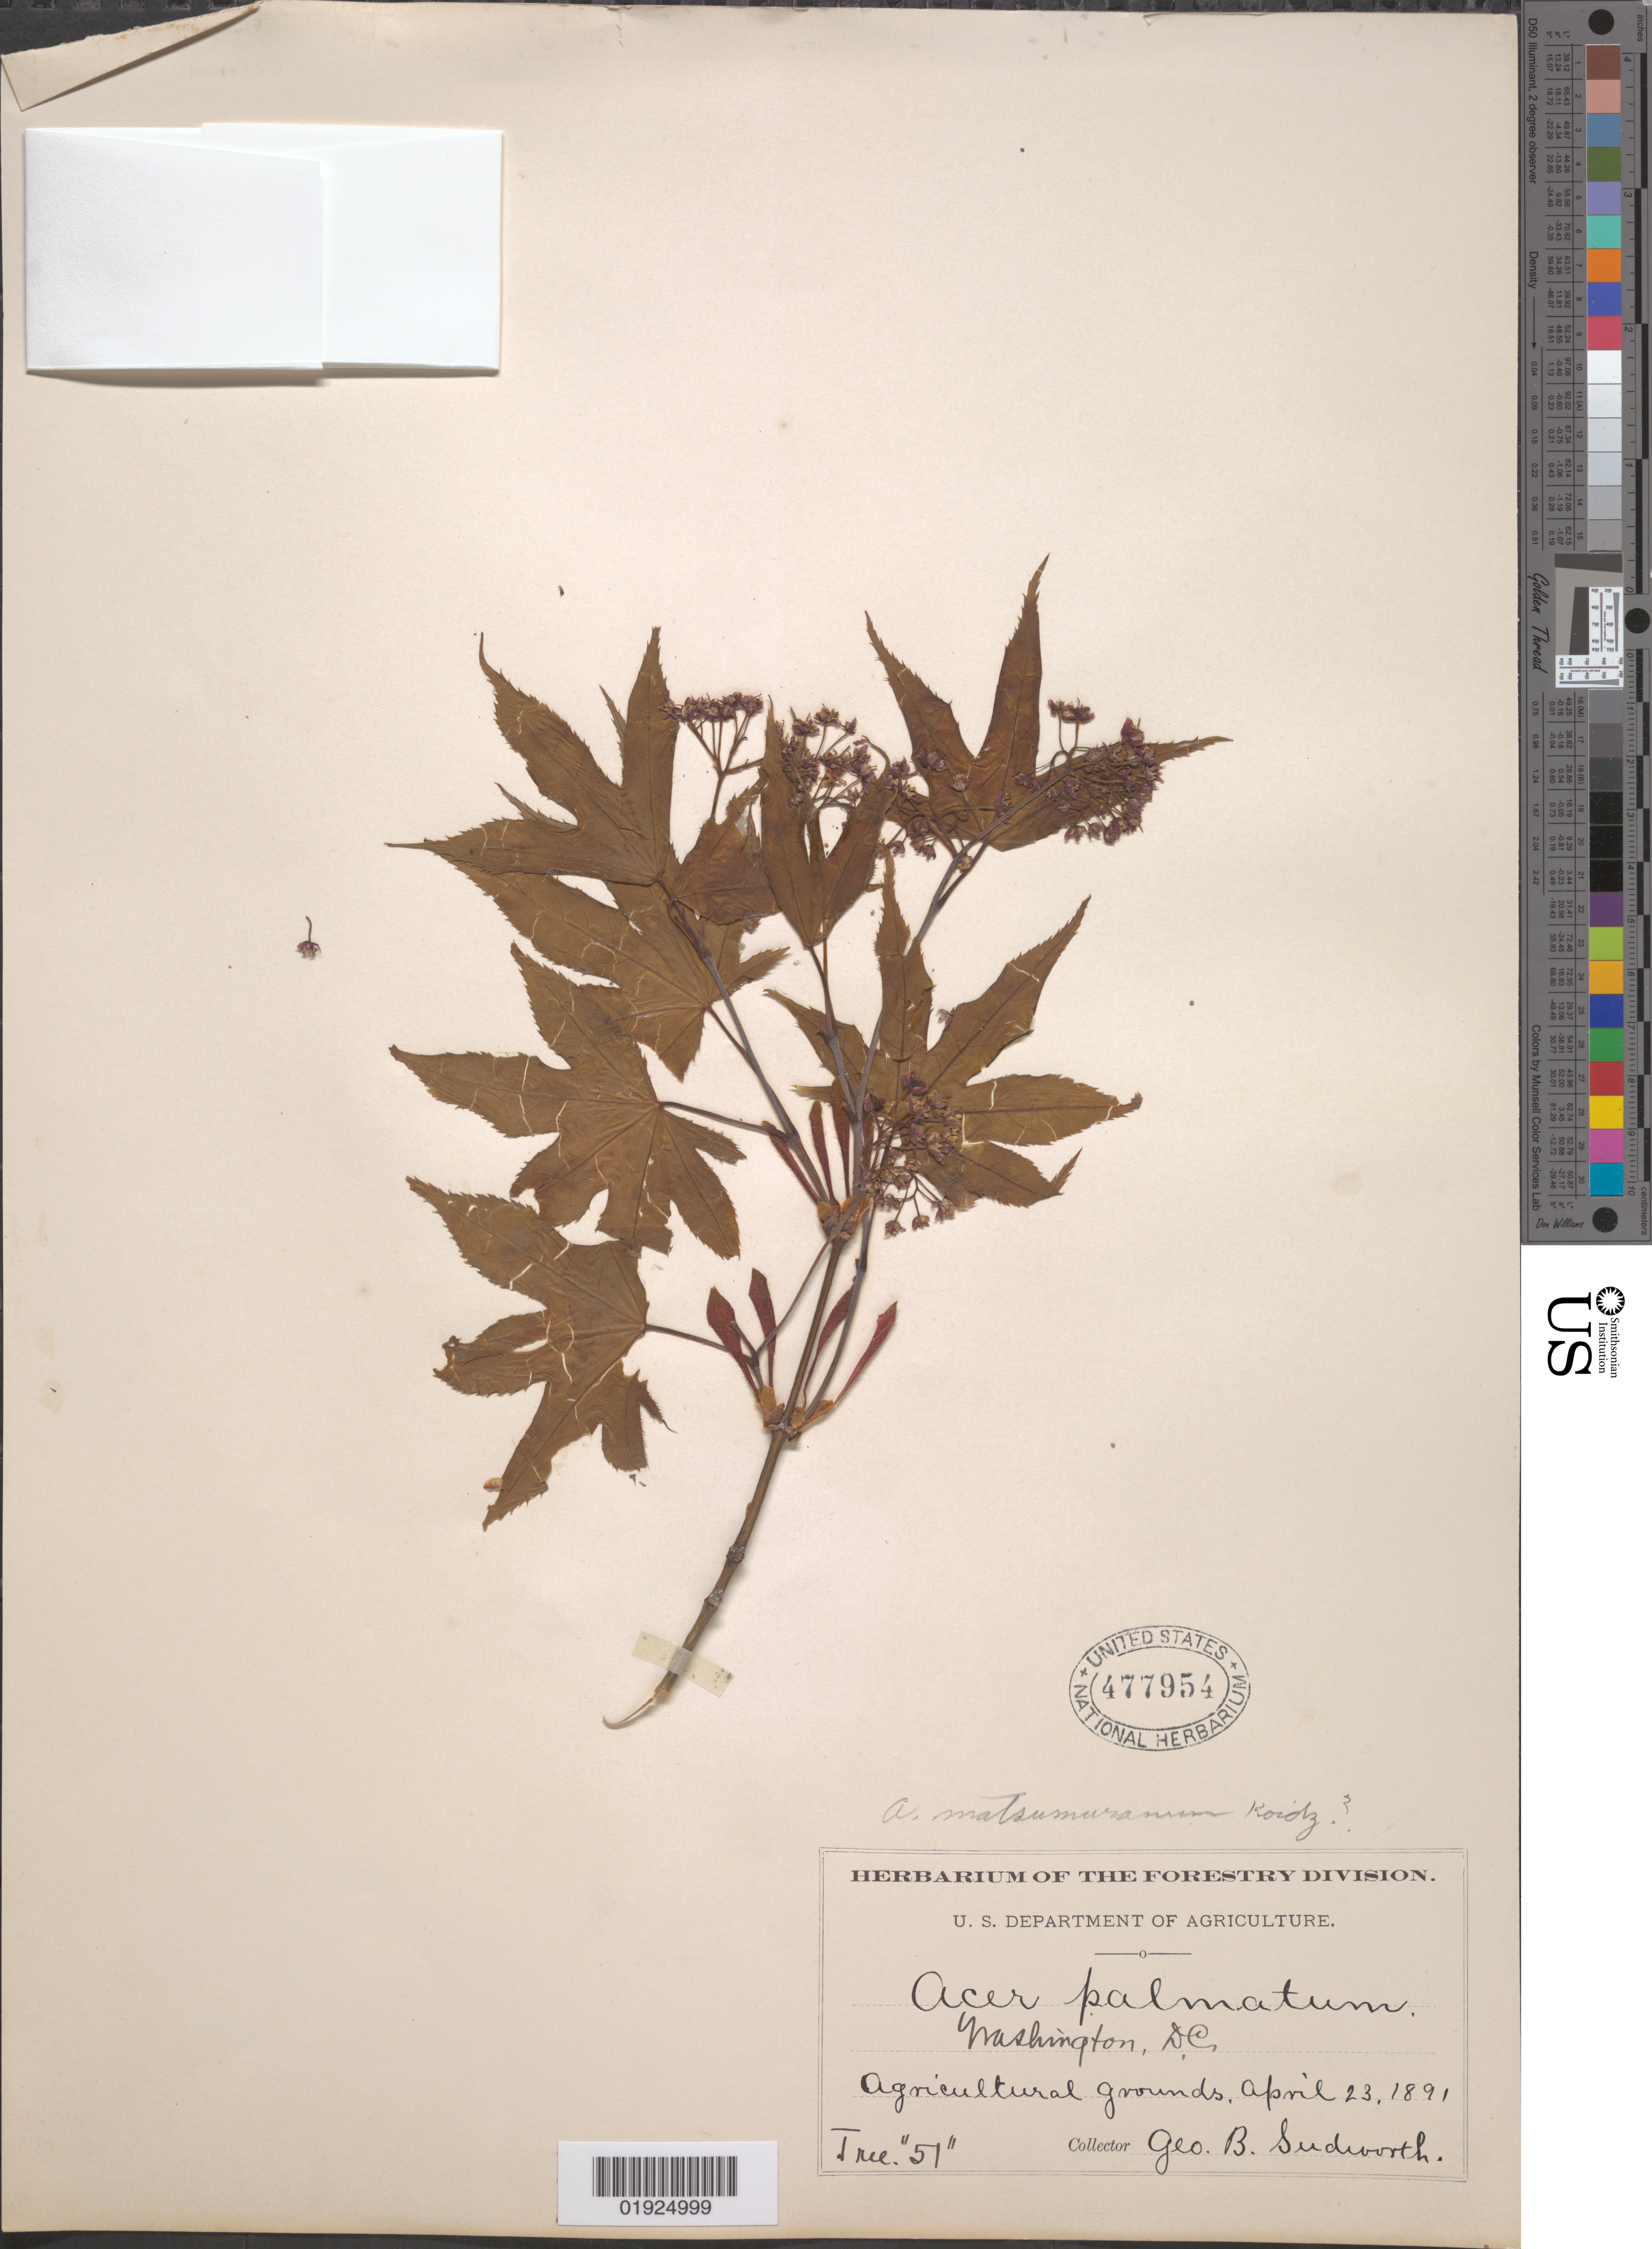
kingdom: Plantae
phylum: Tracheophyta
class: Magnoliopsida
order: Sapindales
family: Sapindaceae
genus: Acer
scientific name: Acer palmatum subsp. matsumurae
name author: Koidz.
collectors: G. B. Sudworth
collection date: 1891-04-23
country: United States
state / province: District of Columbia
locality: Agricultural grounds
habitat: Agricultural grounds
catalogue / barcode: US 477954